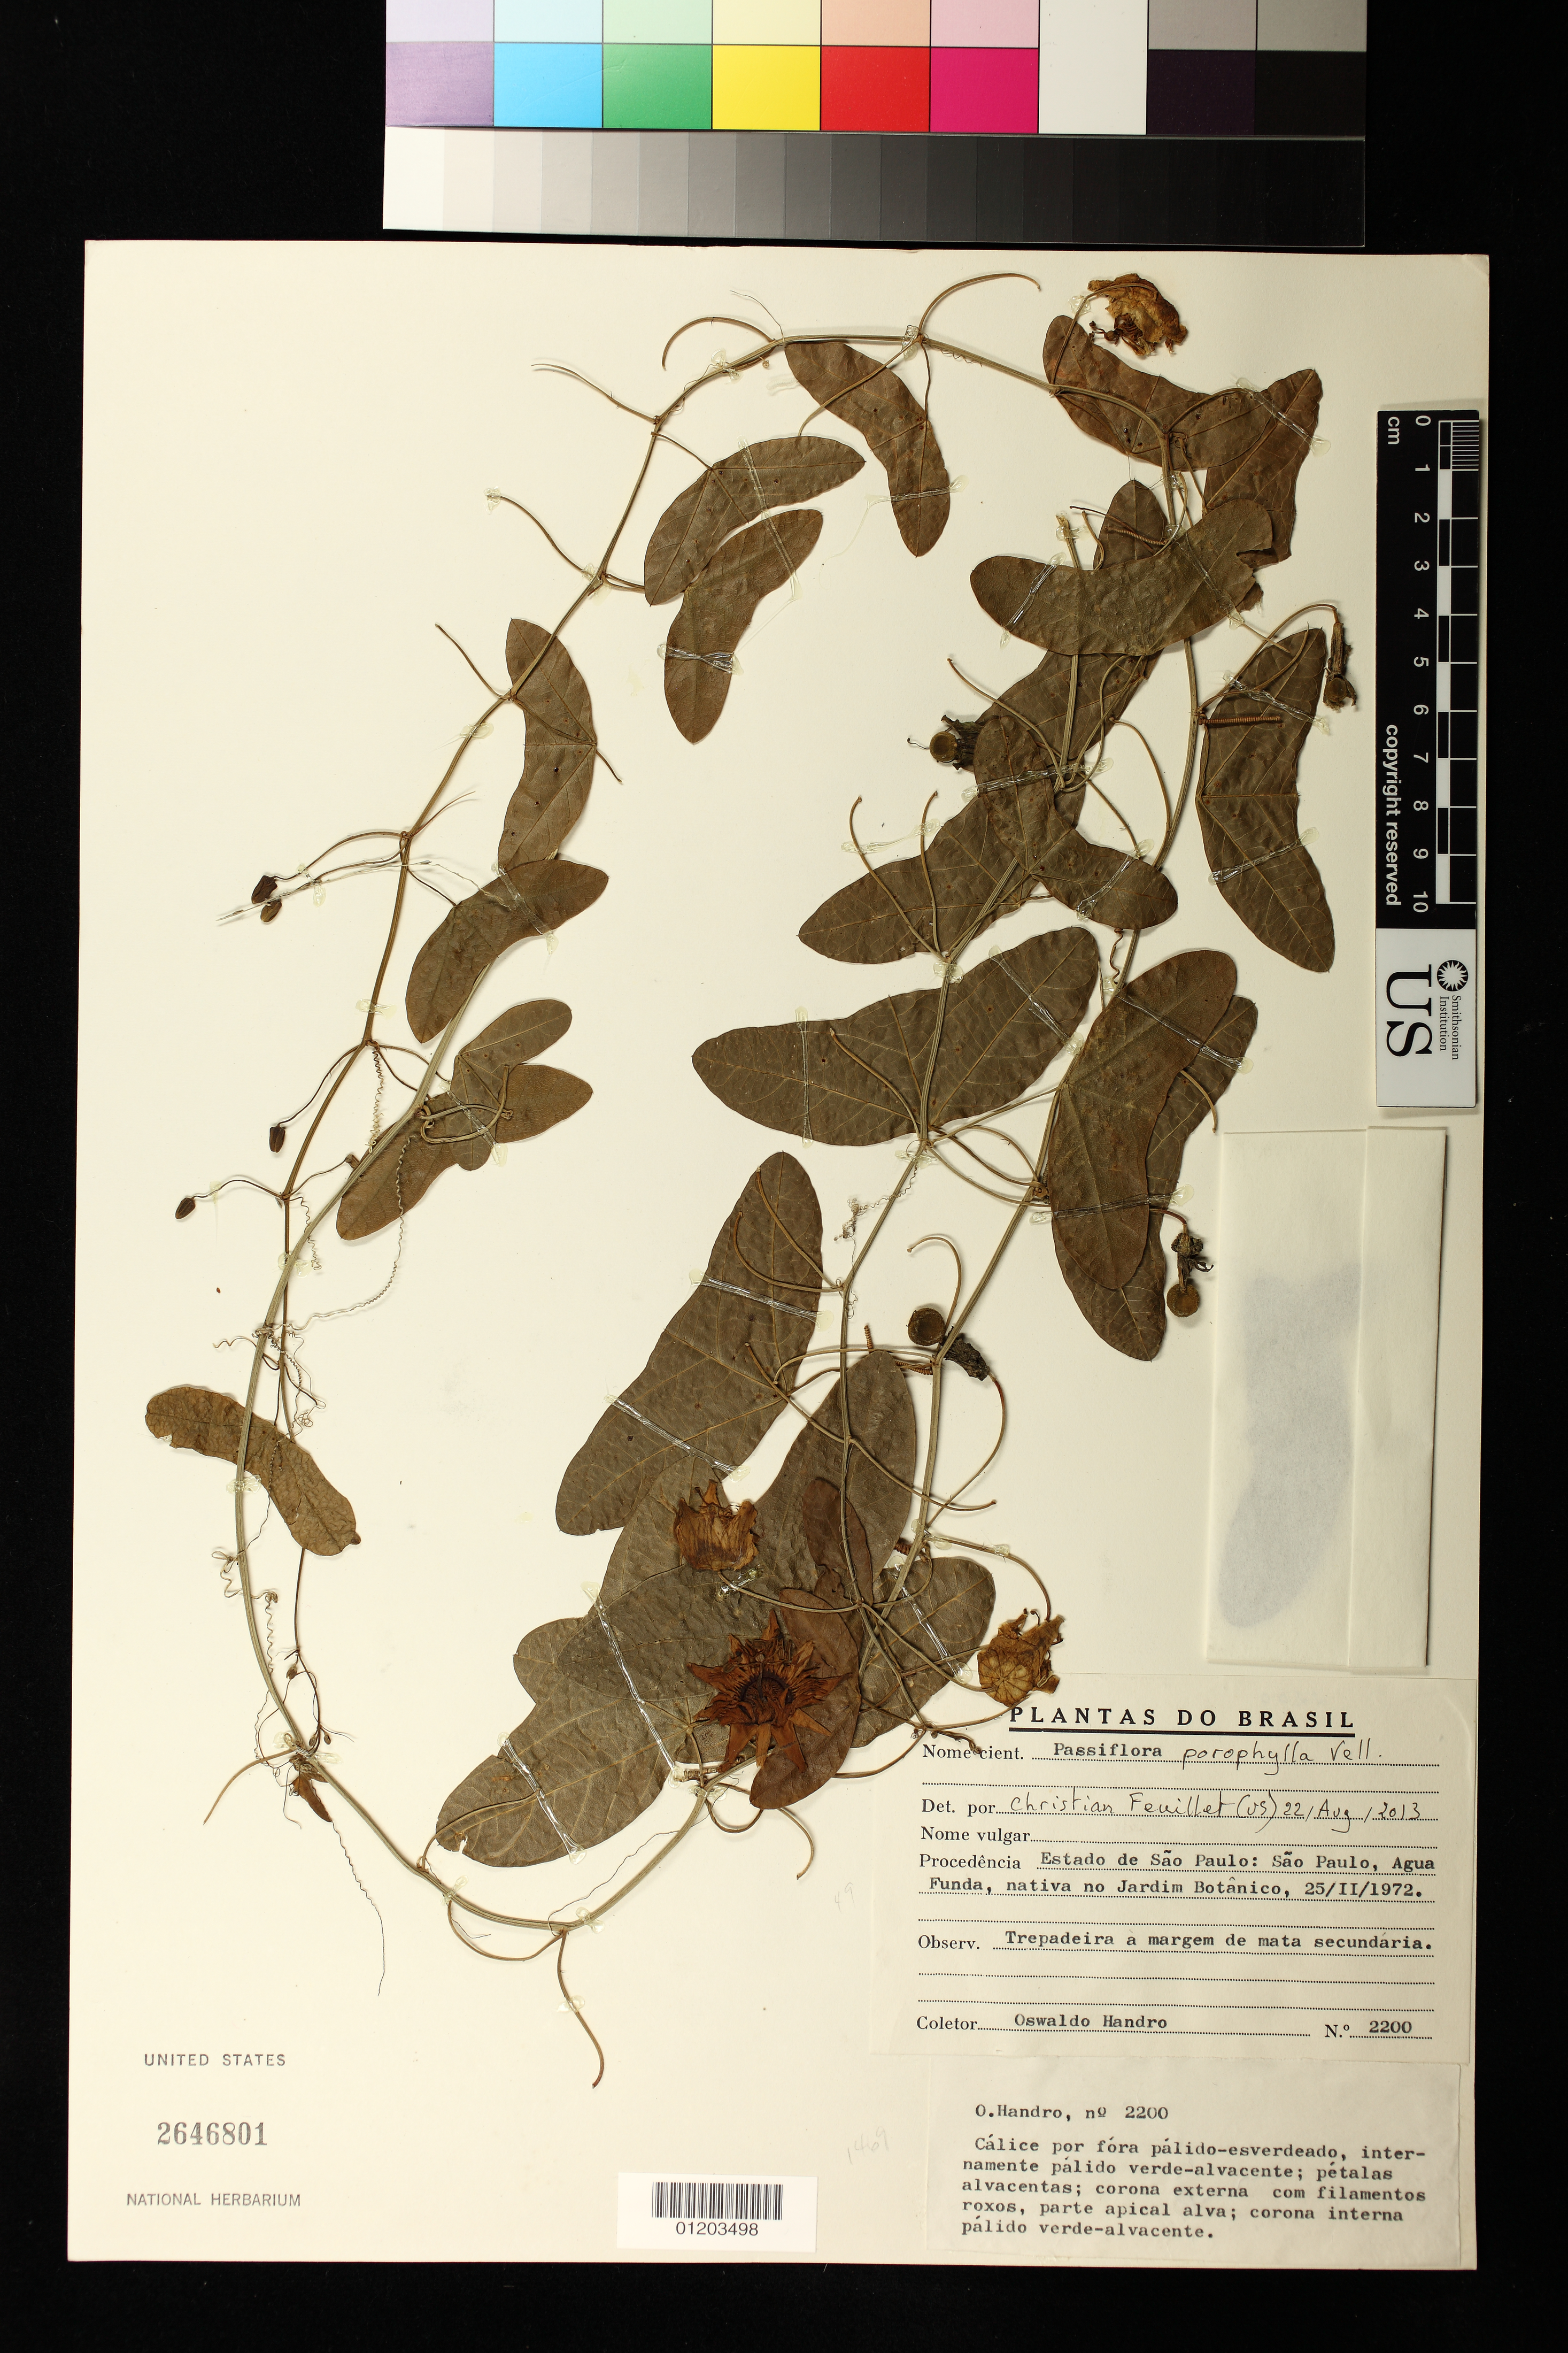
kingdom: Plantae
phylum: Tracheophyta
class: Magnoliopsida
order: Malpighiales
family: Passifloraceae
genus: Passiflora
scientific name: Passiflora porophylla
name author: Vell.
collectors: O. Handro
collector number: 2200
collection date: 1972-11-25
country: Brazil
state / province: Sao Paulo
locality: Sao Paulo, Agua Funda, nativa no Jardim Botanico,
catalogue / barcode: US 2646801